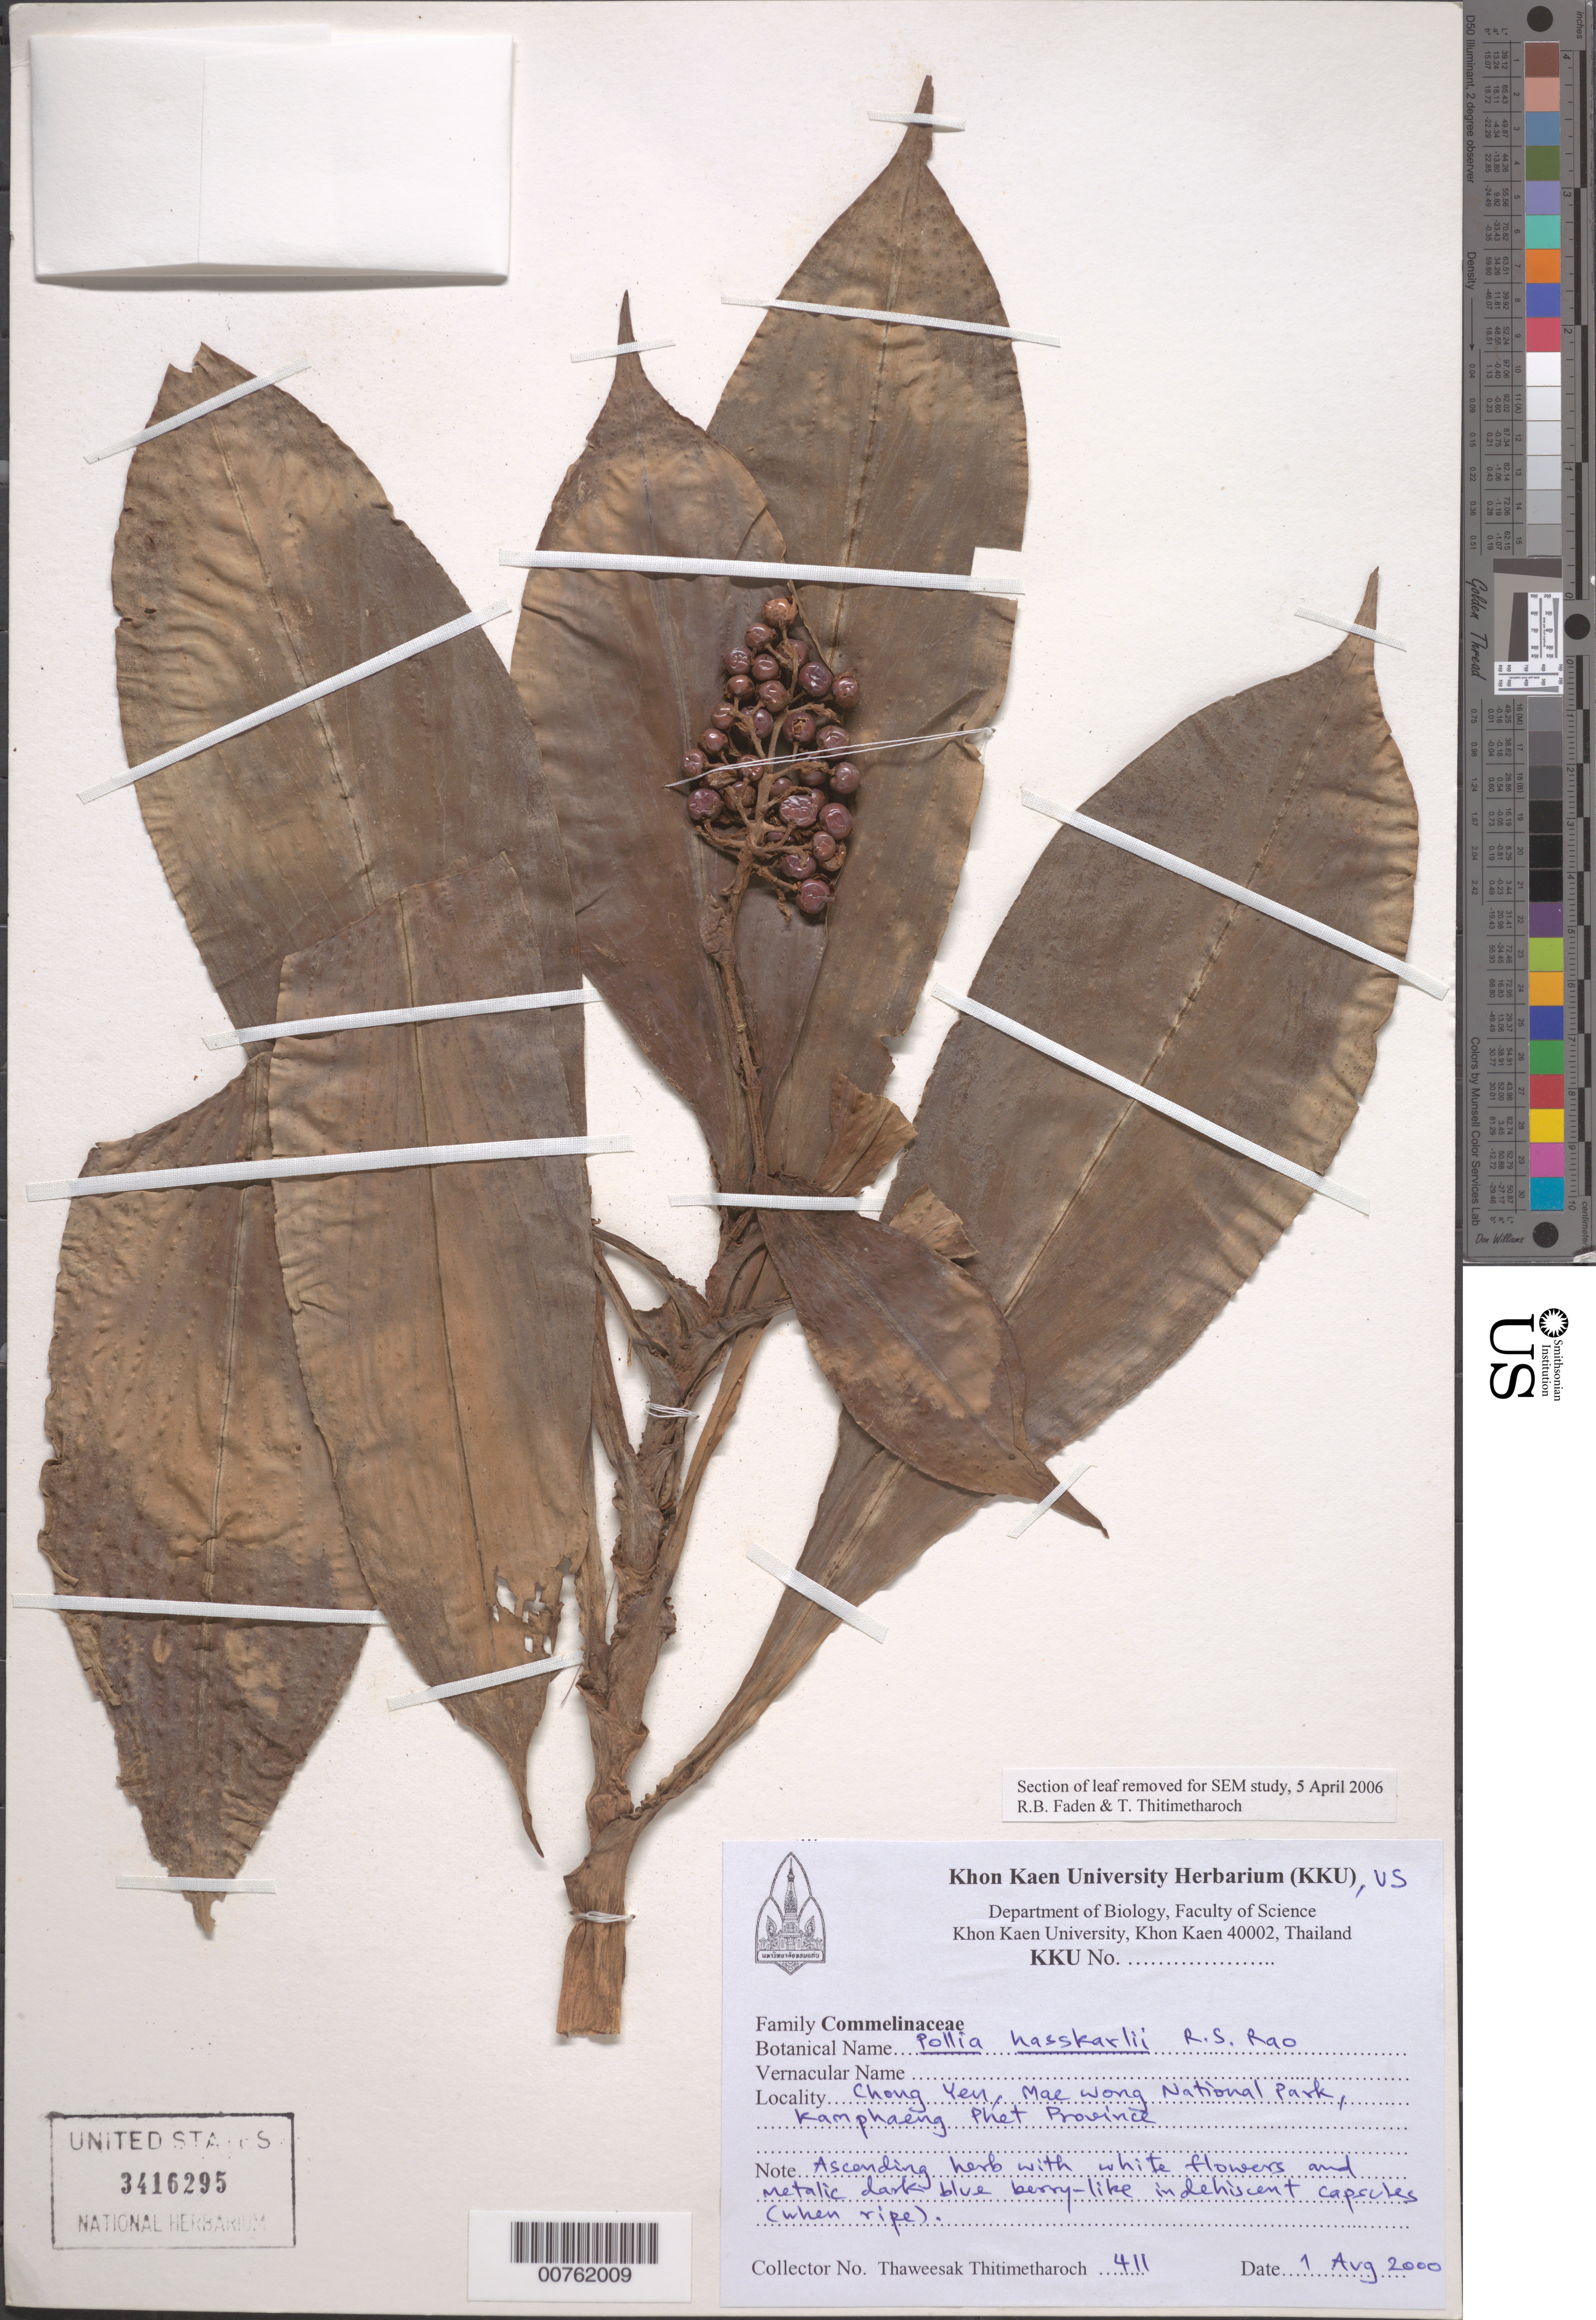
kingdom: Plantae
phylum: Tracheophyta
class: Liliopsida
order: Commelinales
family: Commelinaceae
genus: Pollia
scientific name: Pollia hasskarlii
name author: R.S. Rao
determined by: Faden, Robert B., (US), Smithsonian Institution - National Museum of Natural History (UNITED STATES)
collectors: T. Thitimetharoch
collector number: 411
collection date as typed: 01 Aug 2000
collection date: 2000-08-01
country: Thailand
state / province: Kamphaeng Phet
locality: Chong Yen, Mae Wong National Park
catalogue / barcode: US 3416295